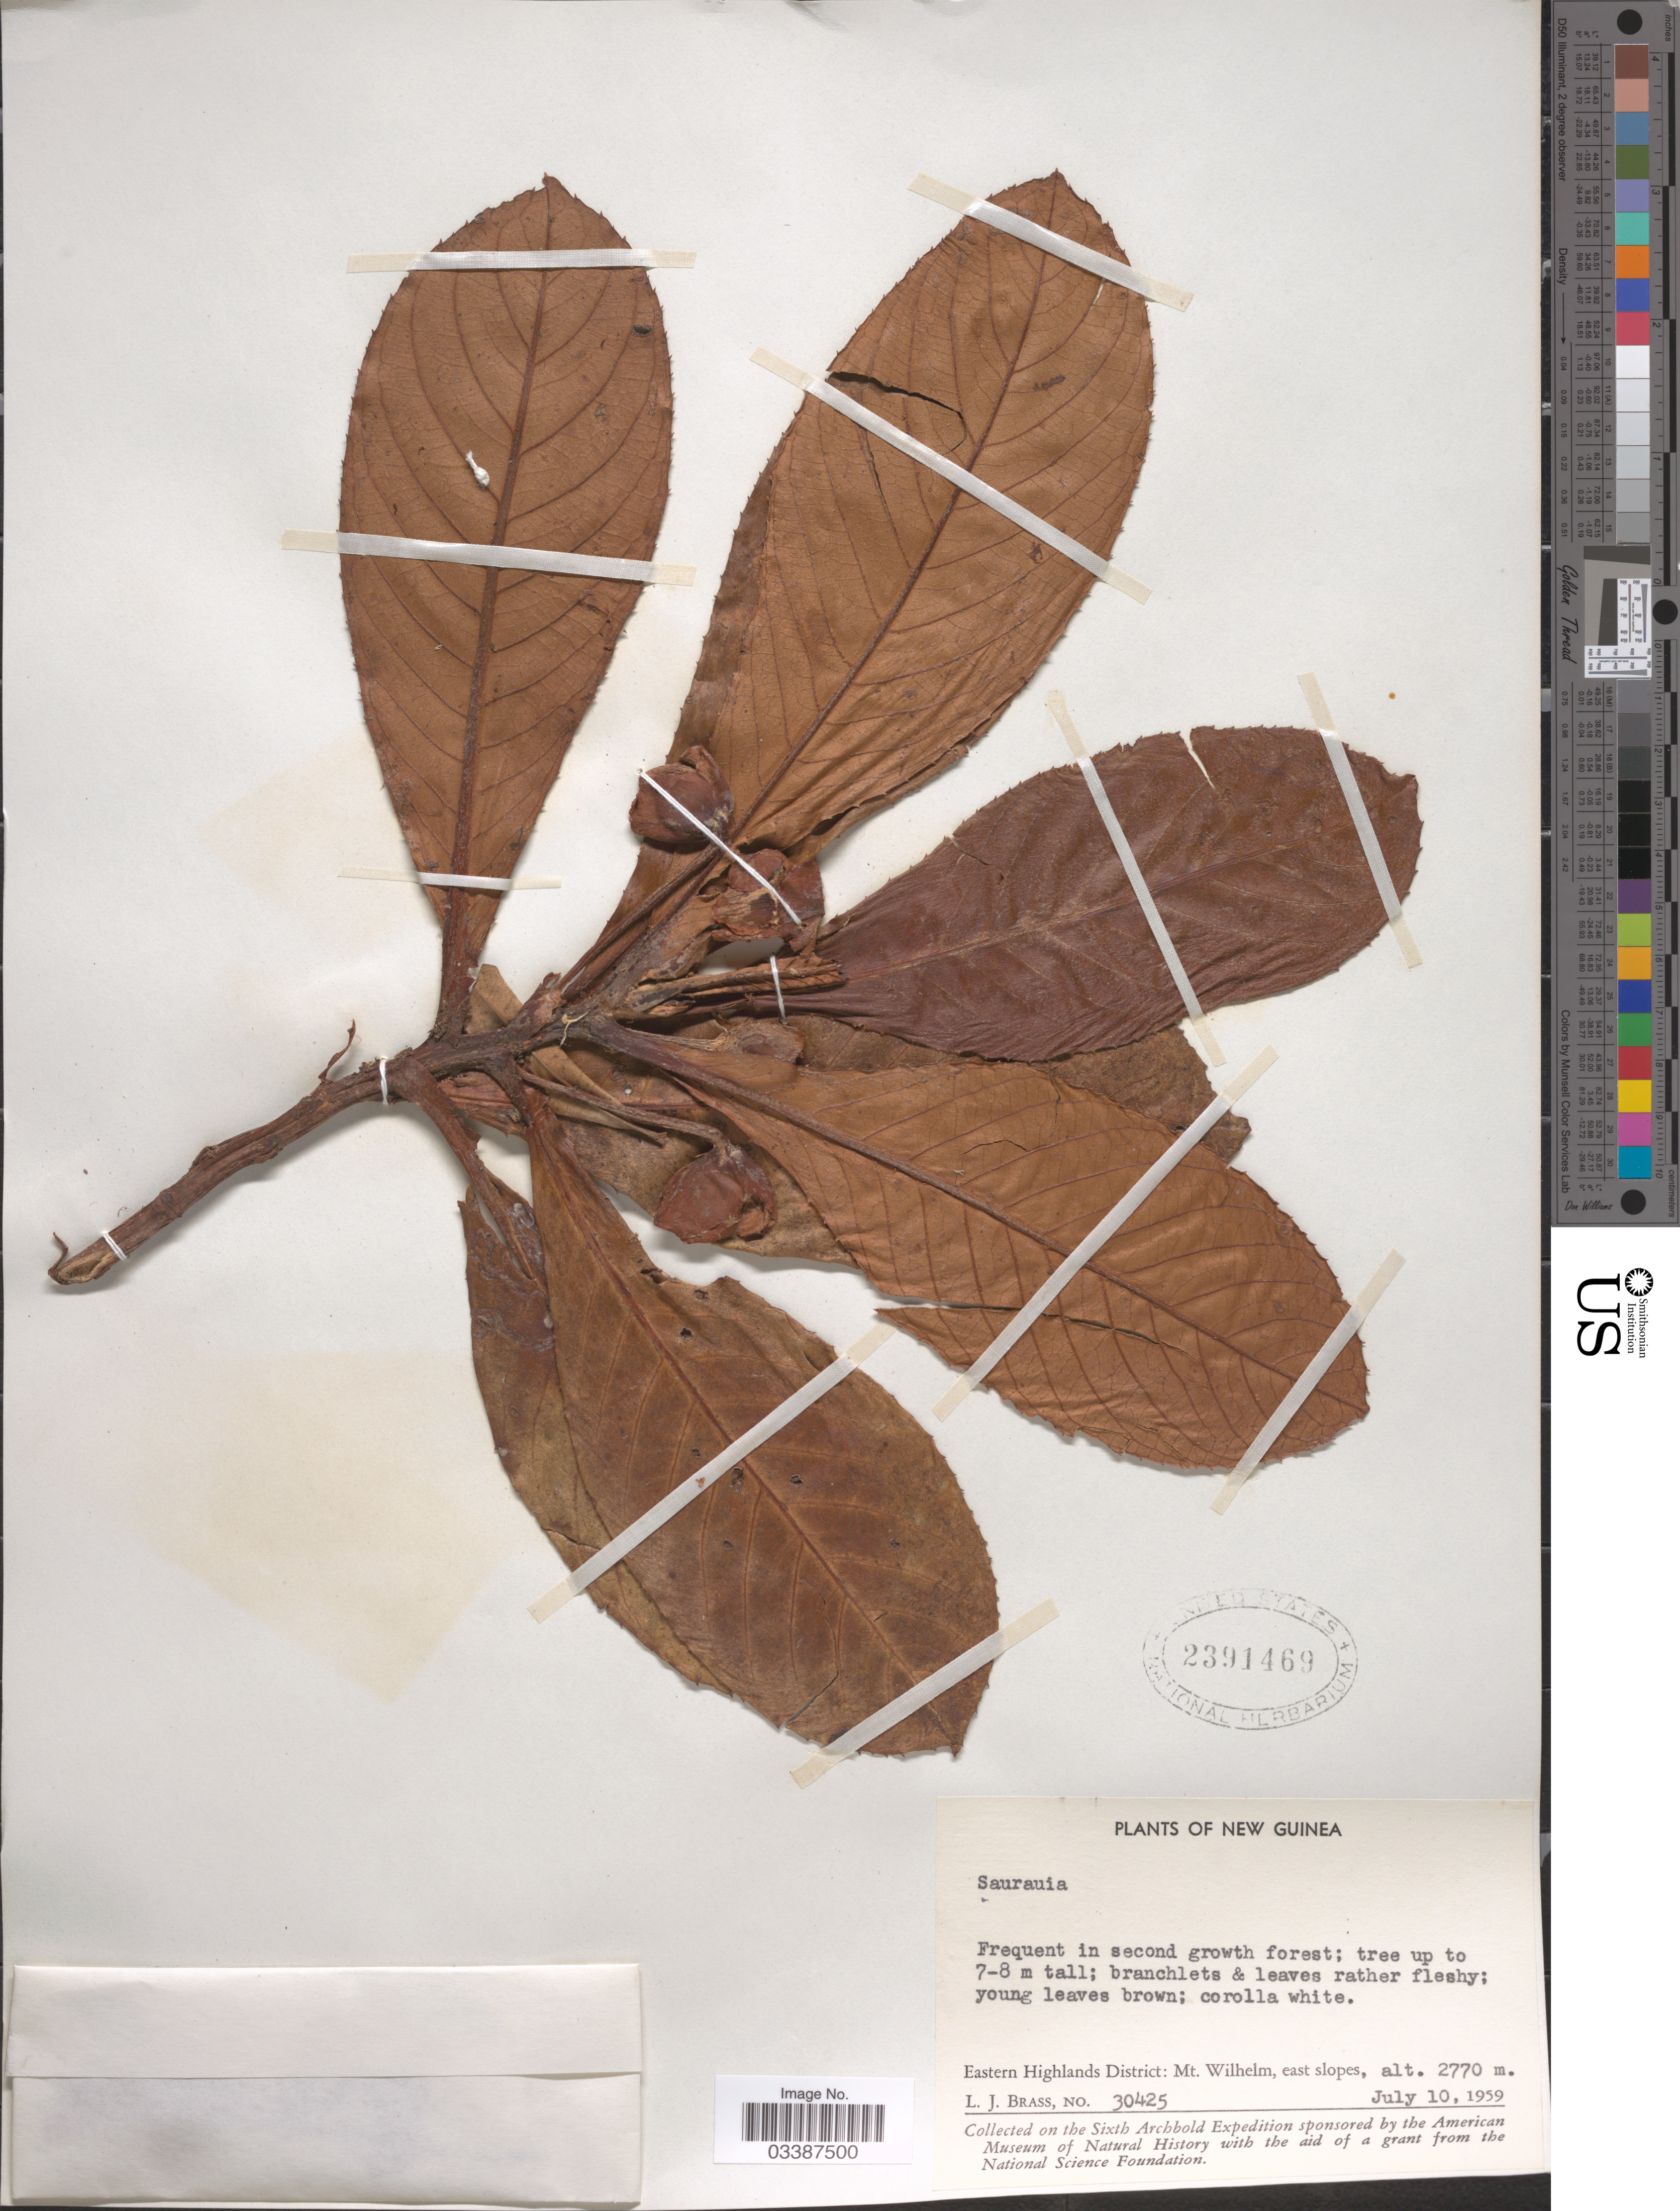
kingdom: Plantae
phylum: Tracheophyta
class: Magnoliopsida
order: Ericales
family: Actinidiaceae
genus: Saurauia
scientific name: Saurauia sp.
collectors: L. J. Brass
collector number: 30425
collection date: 1959-07-10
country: Papua New Guinea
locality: New Guinea. Eastern Highlands District: Mt. Wilhelm, east slopes.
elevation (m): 2770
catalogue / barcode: US 2391469